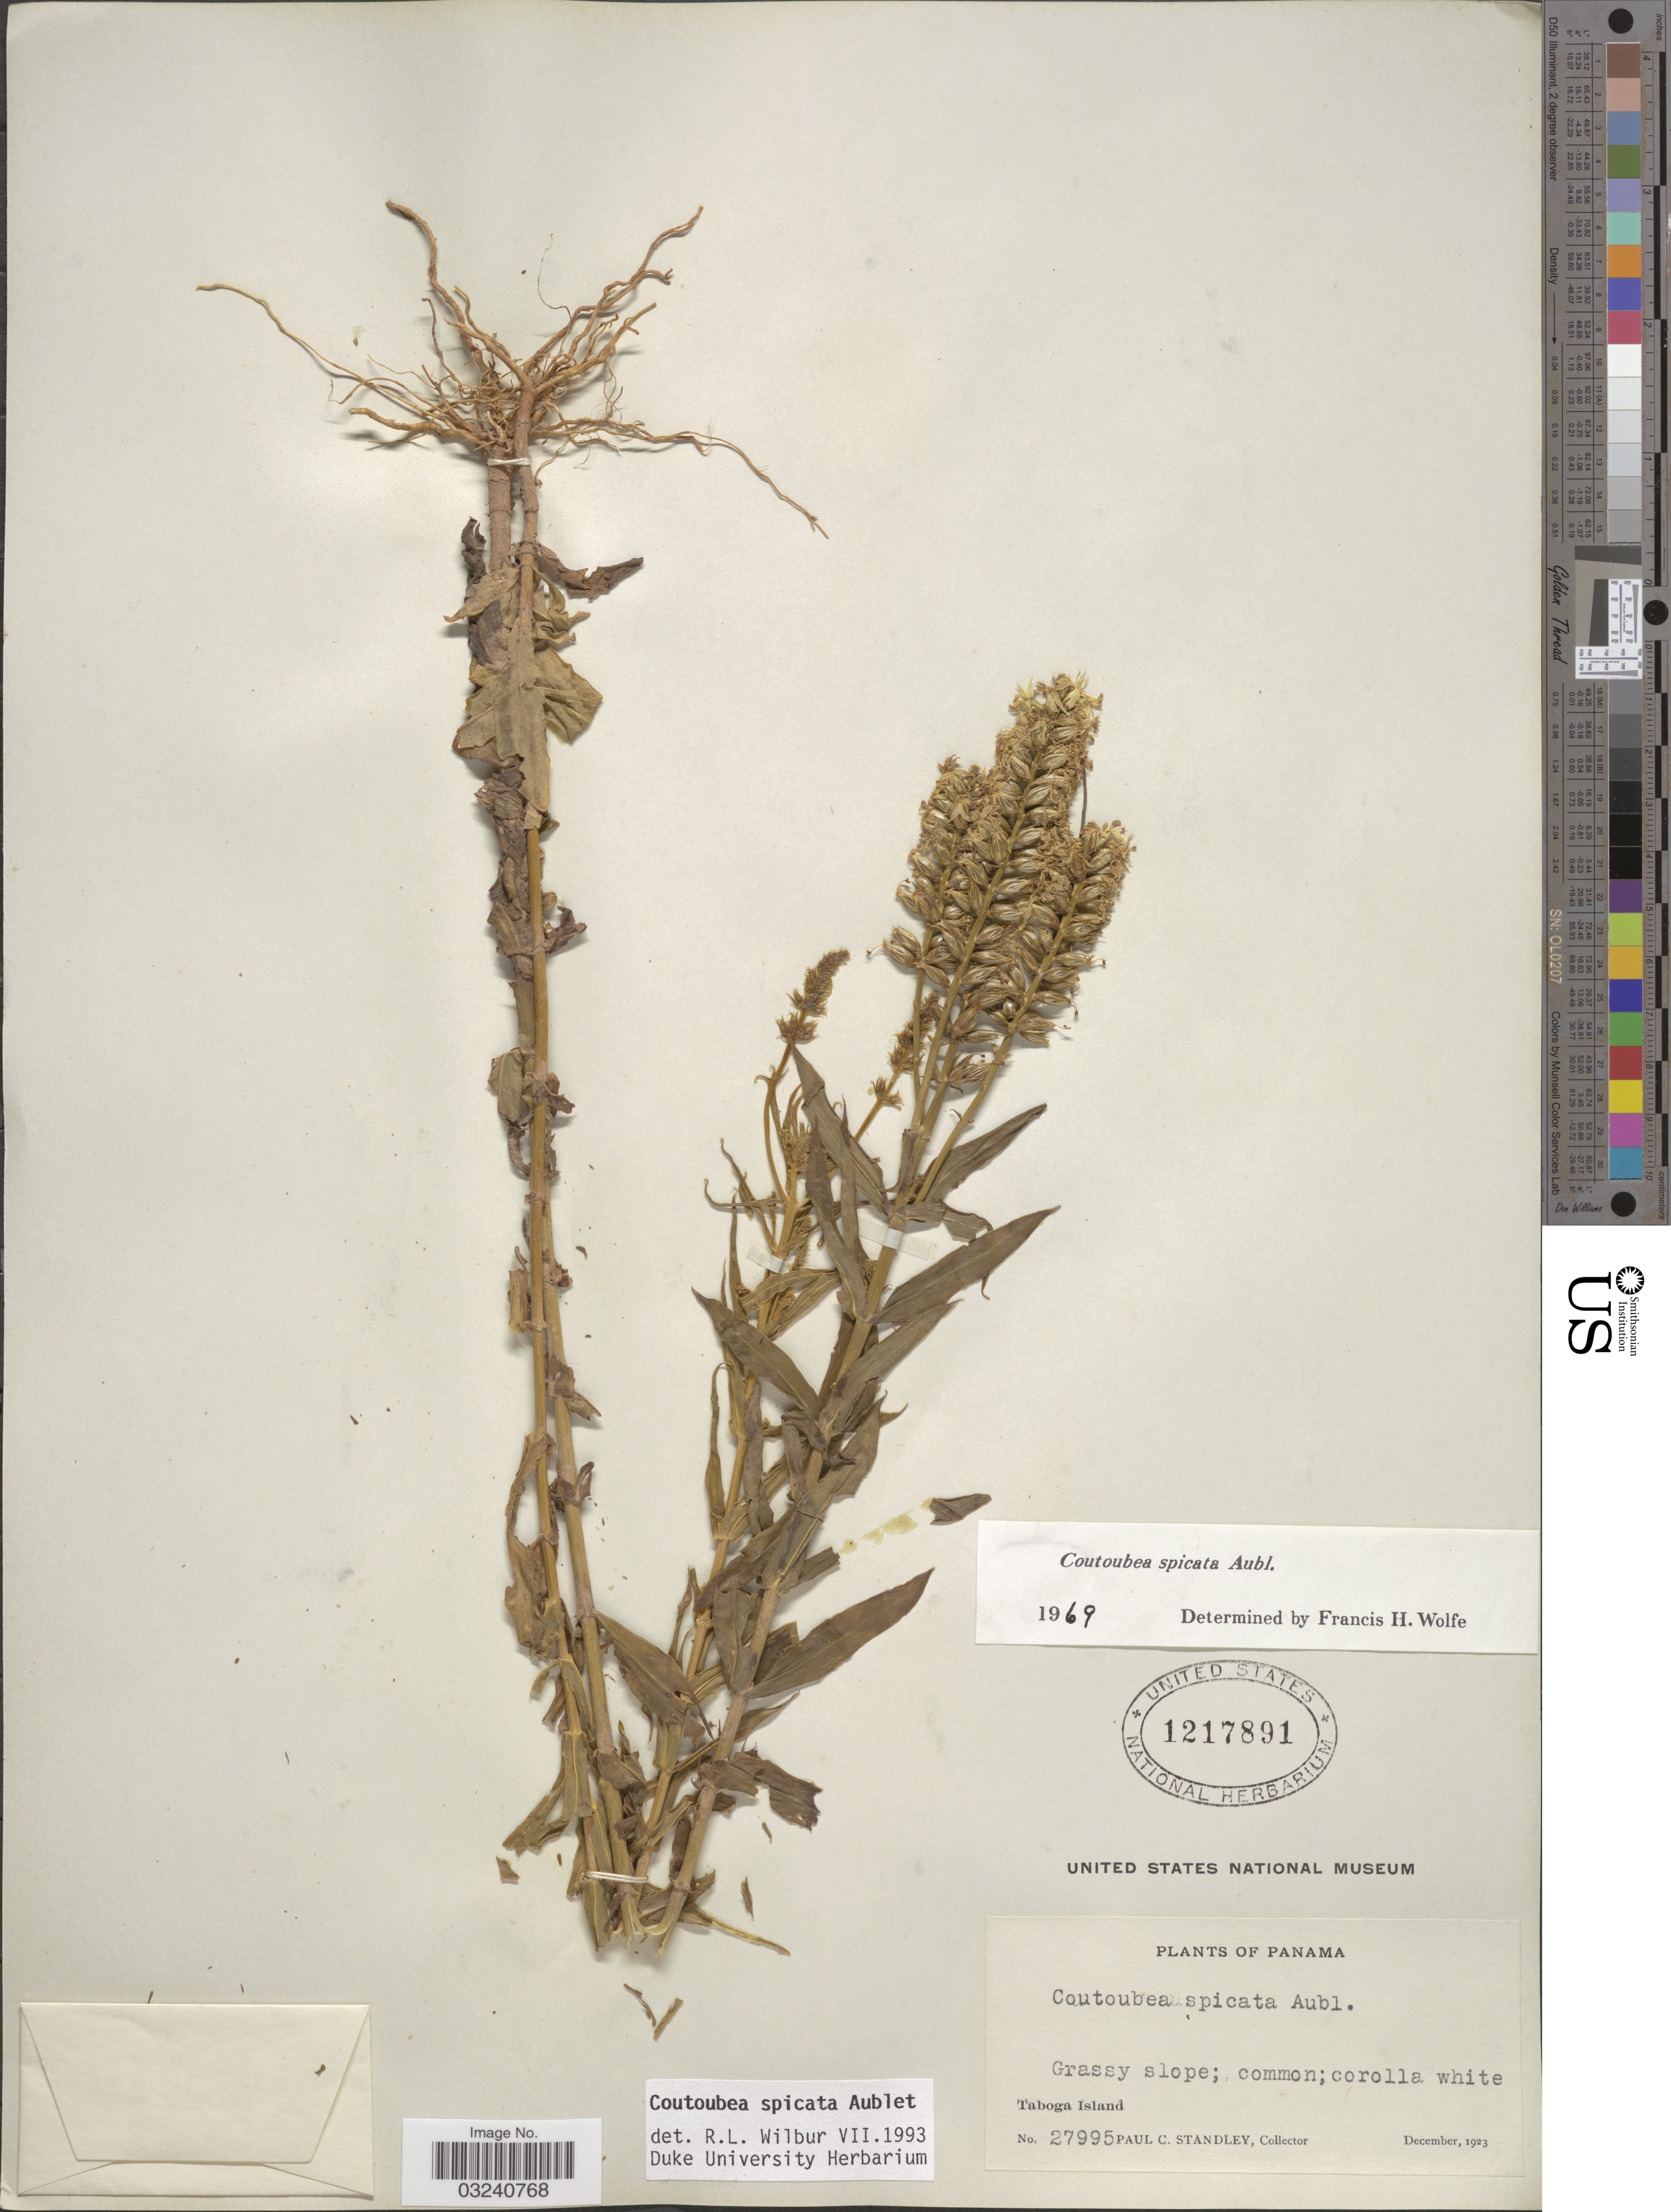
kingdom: Plantae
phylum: Tracheophyta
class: Magnoliopsida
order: Gentianales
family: Gentianaceae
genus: Coutoubea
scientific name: Coutoubea spicata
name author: Aubl.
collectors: P. C. Standley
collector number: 27995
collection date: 1923-12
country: Panama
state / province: Panamá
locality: Taboga Island.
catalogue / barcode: US 1217891